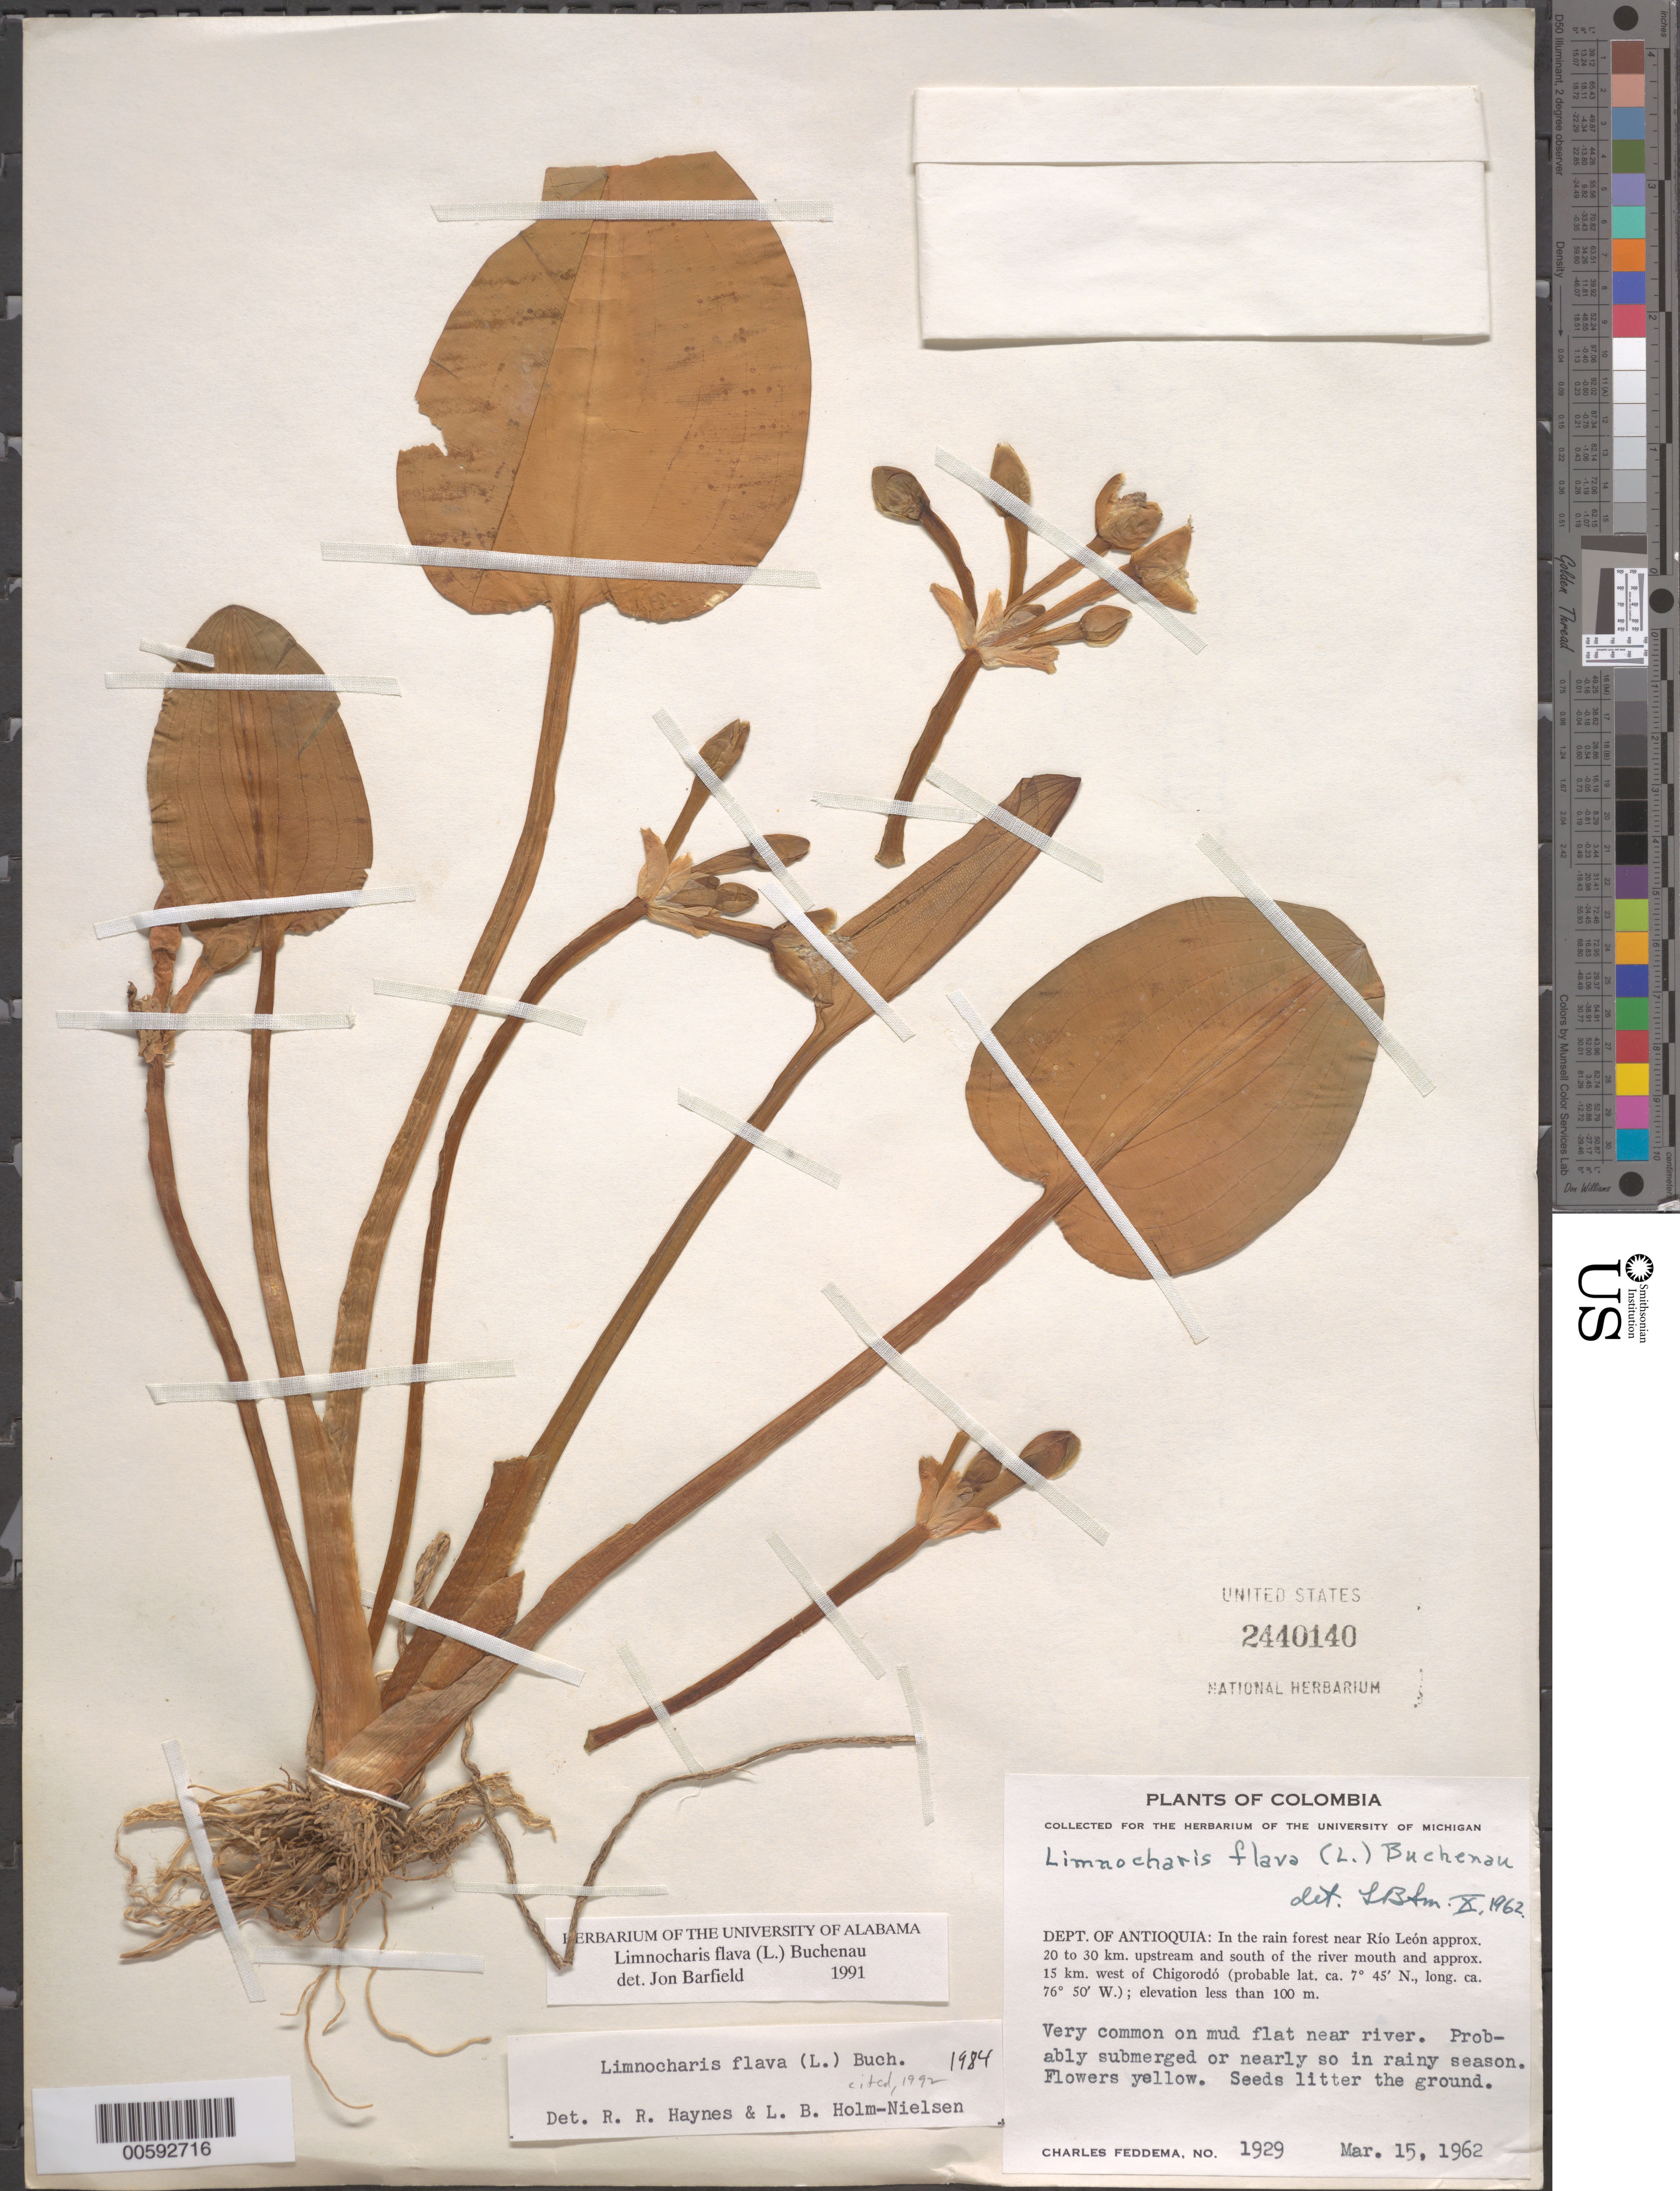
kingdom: Plantae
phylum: Tracheophyta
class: Liliopsida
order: Alismatales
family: Alismataceae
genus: Limnocharis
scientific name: Limnocharis flava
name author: (L.) Buchenau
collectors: C. Feddema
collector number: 1929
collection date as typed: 15 Mar 1962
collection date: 1962-03-15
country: Colombia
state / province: Antioquia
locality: Near Rio Leon, W of CHigordo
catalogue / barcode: US 2440140